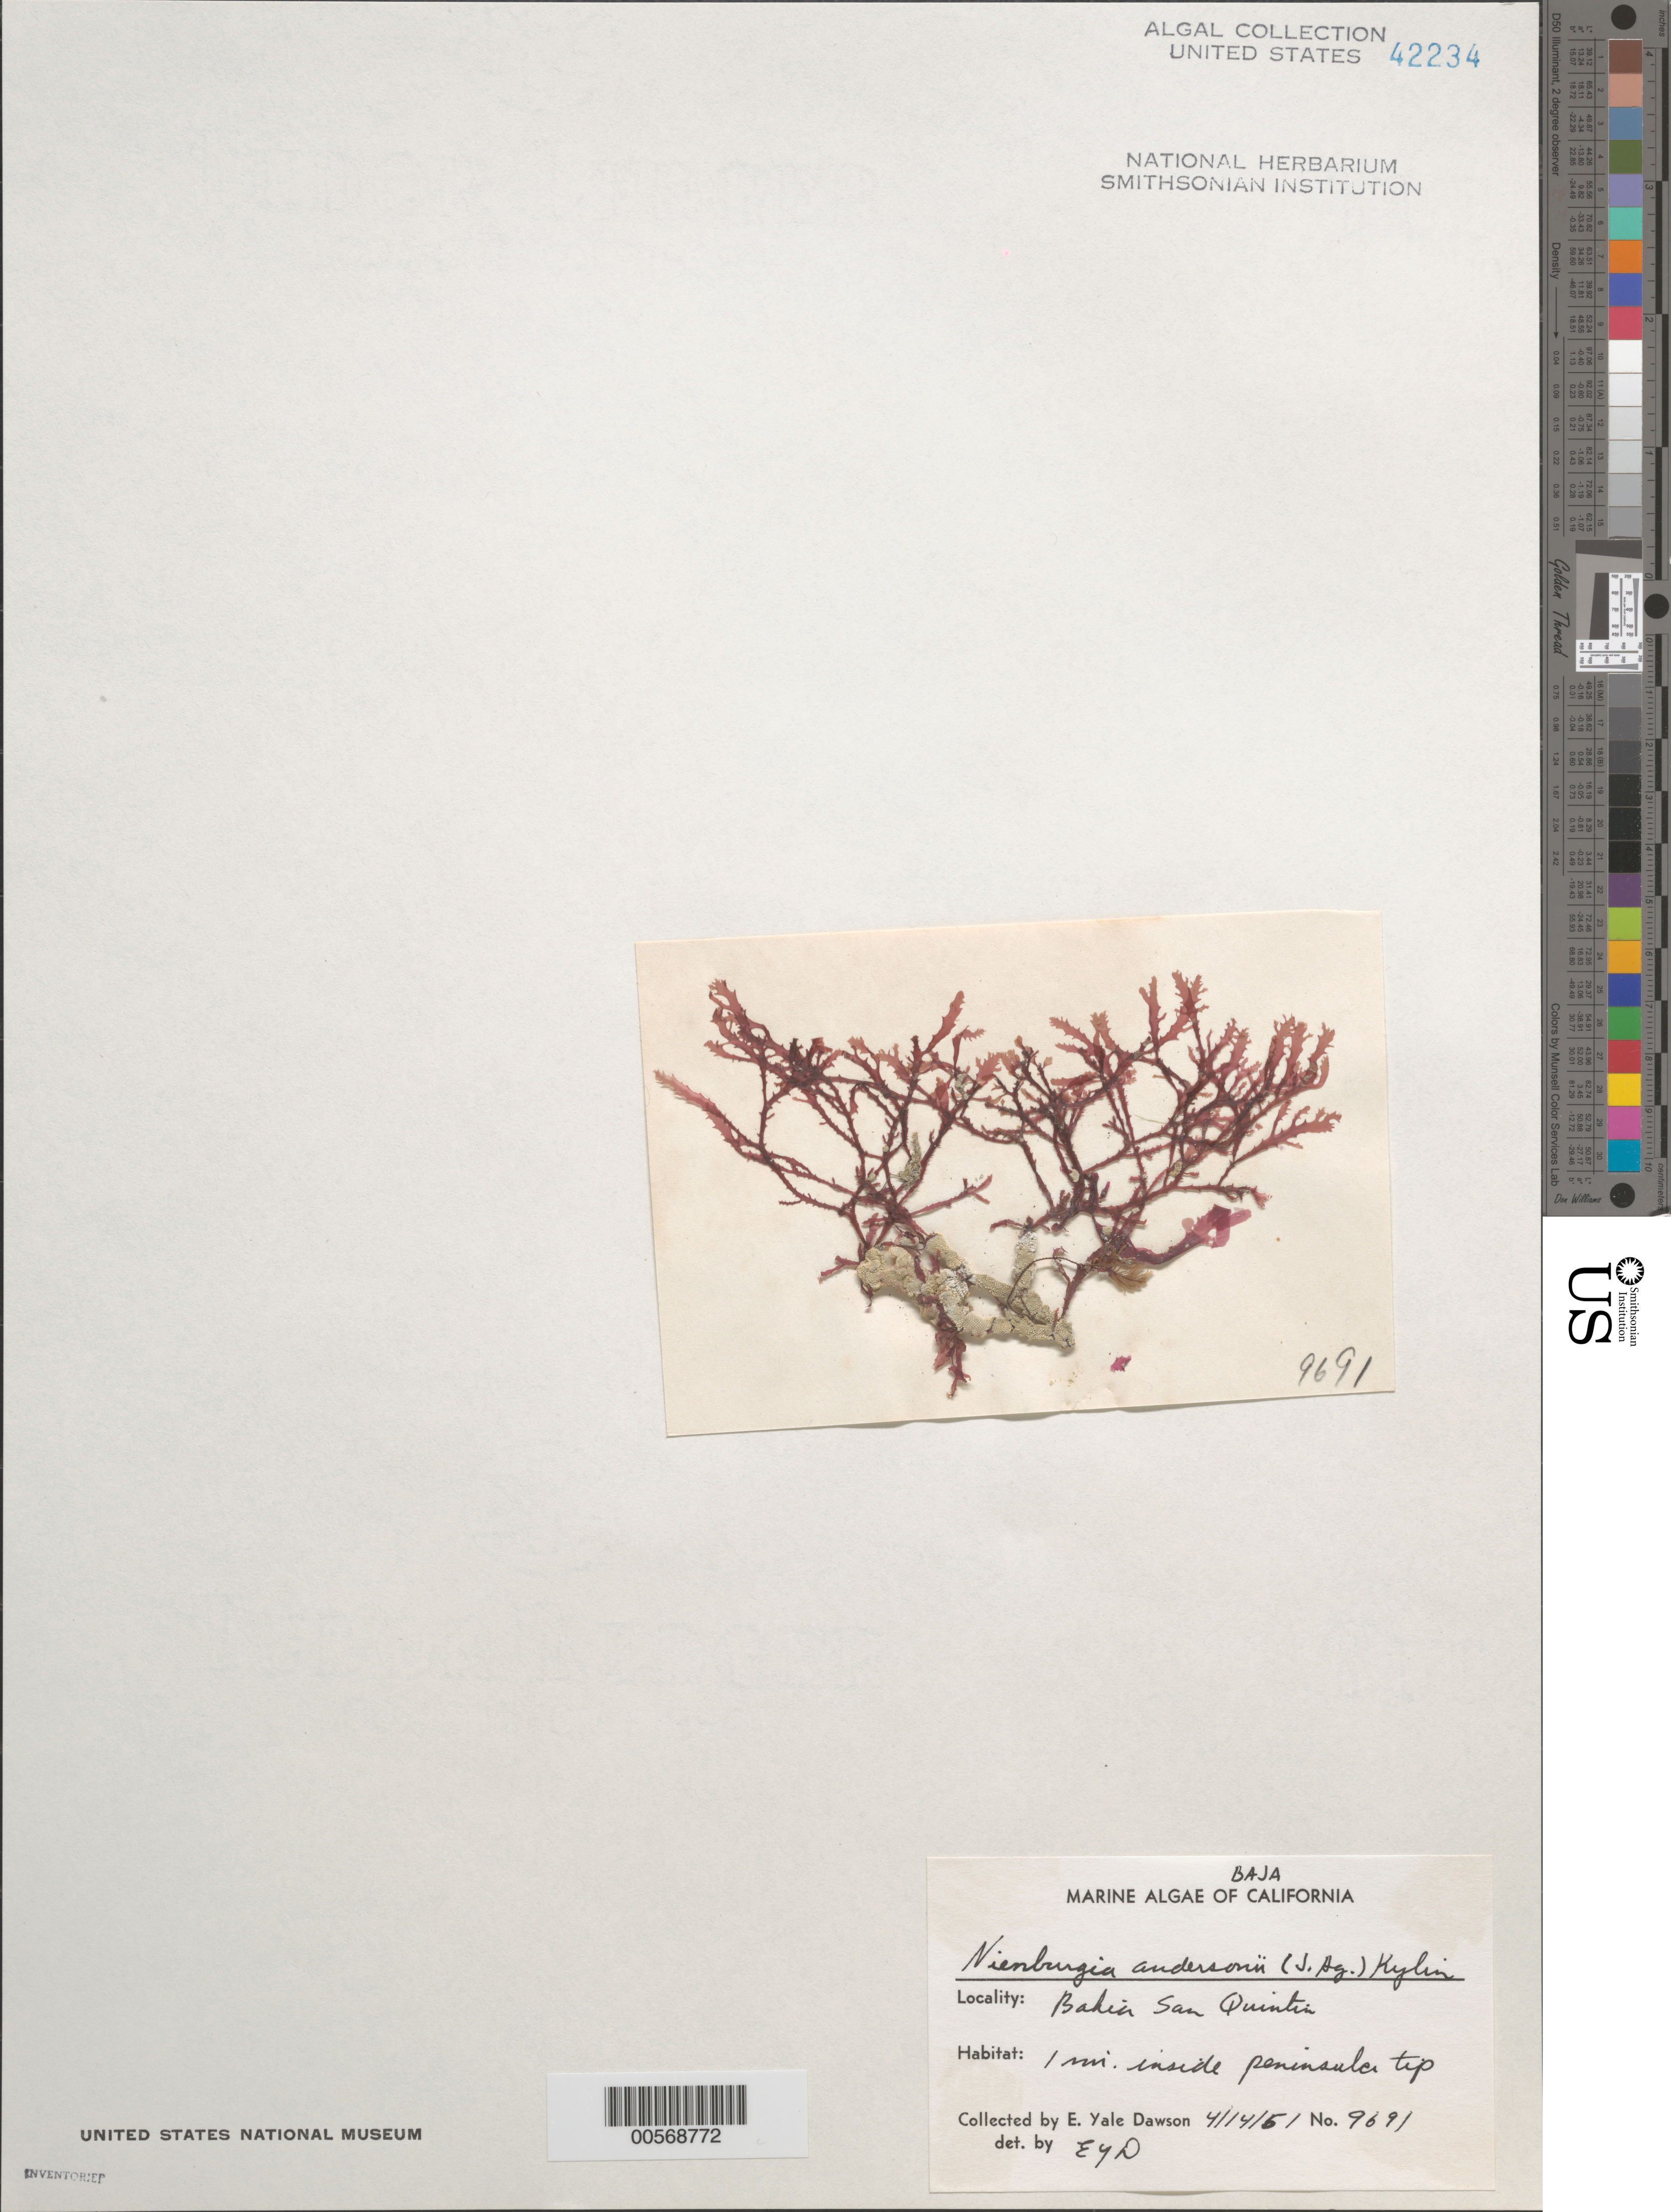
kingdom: Plantae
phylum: Rhodophyta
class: Florideophyceae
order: Ceramiales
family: Delesseriaceae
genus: Nienburgia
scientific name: Nienburgia andersoniana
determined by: Dawson, E. Y.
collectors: E. Y. Dawson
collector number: EYD 9691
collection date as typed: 14 Apr 1951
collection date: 1951-04-14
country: Mexico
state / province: Baja California Norte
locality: Bahia San Quintin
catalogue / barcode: US 42234